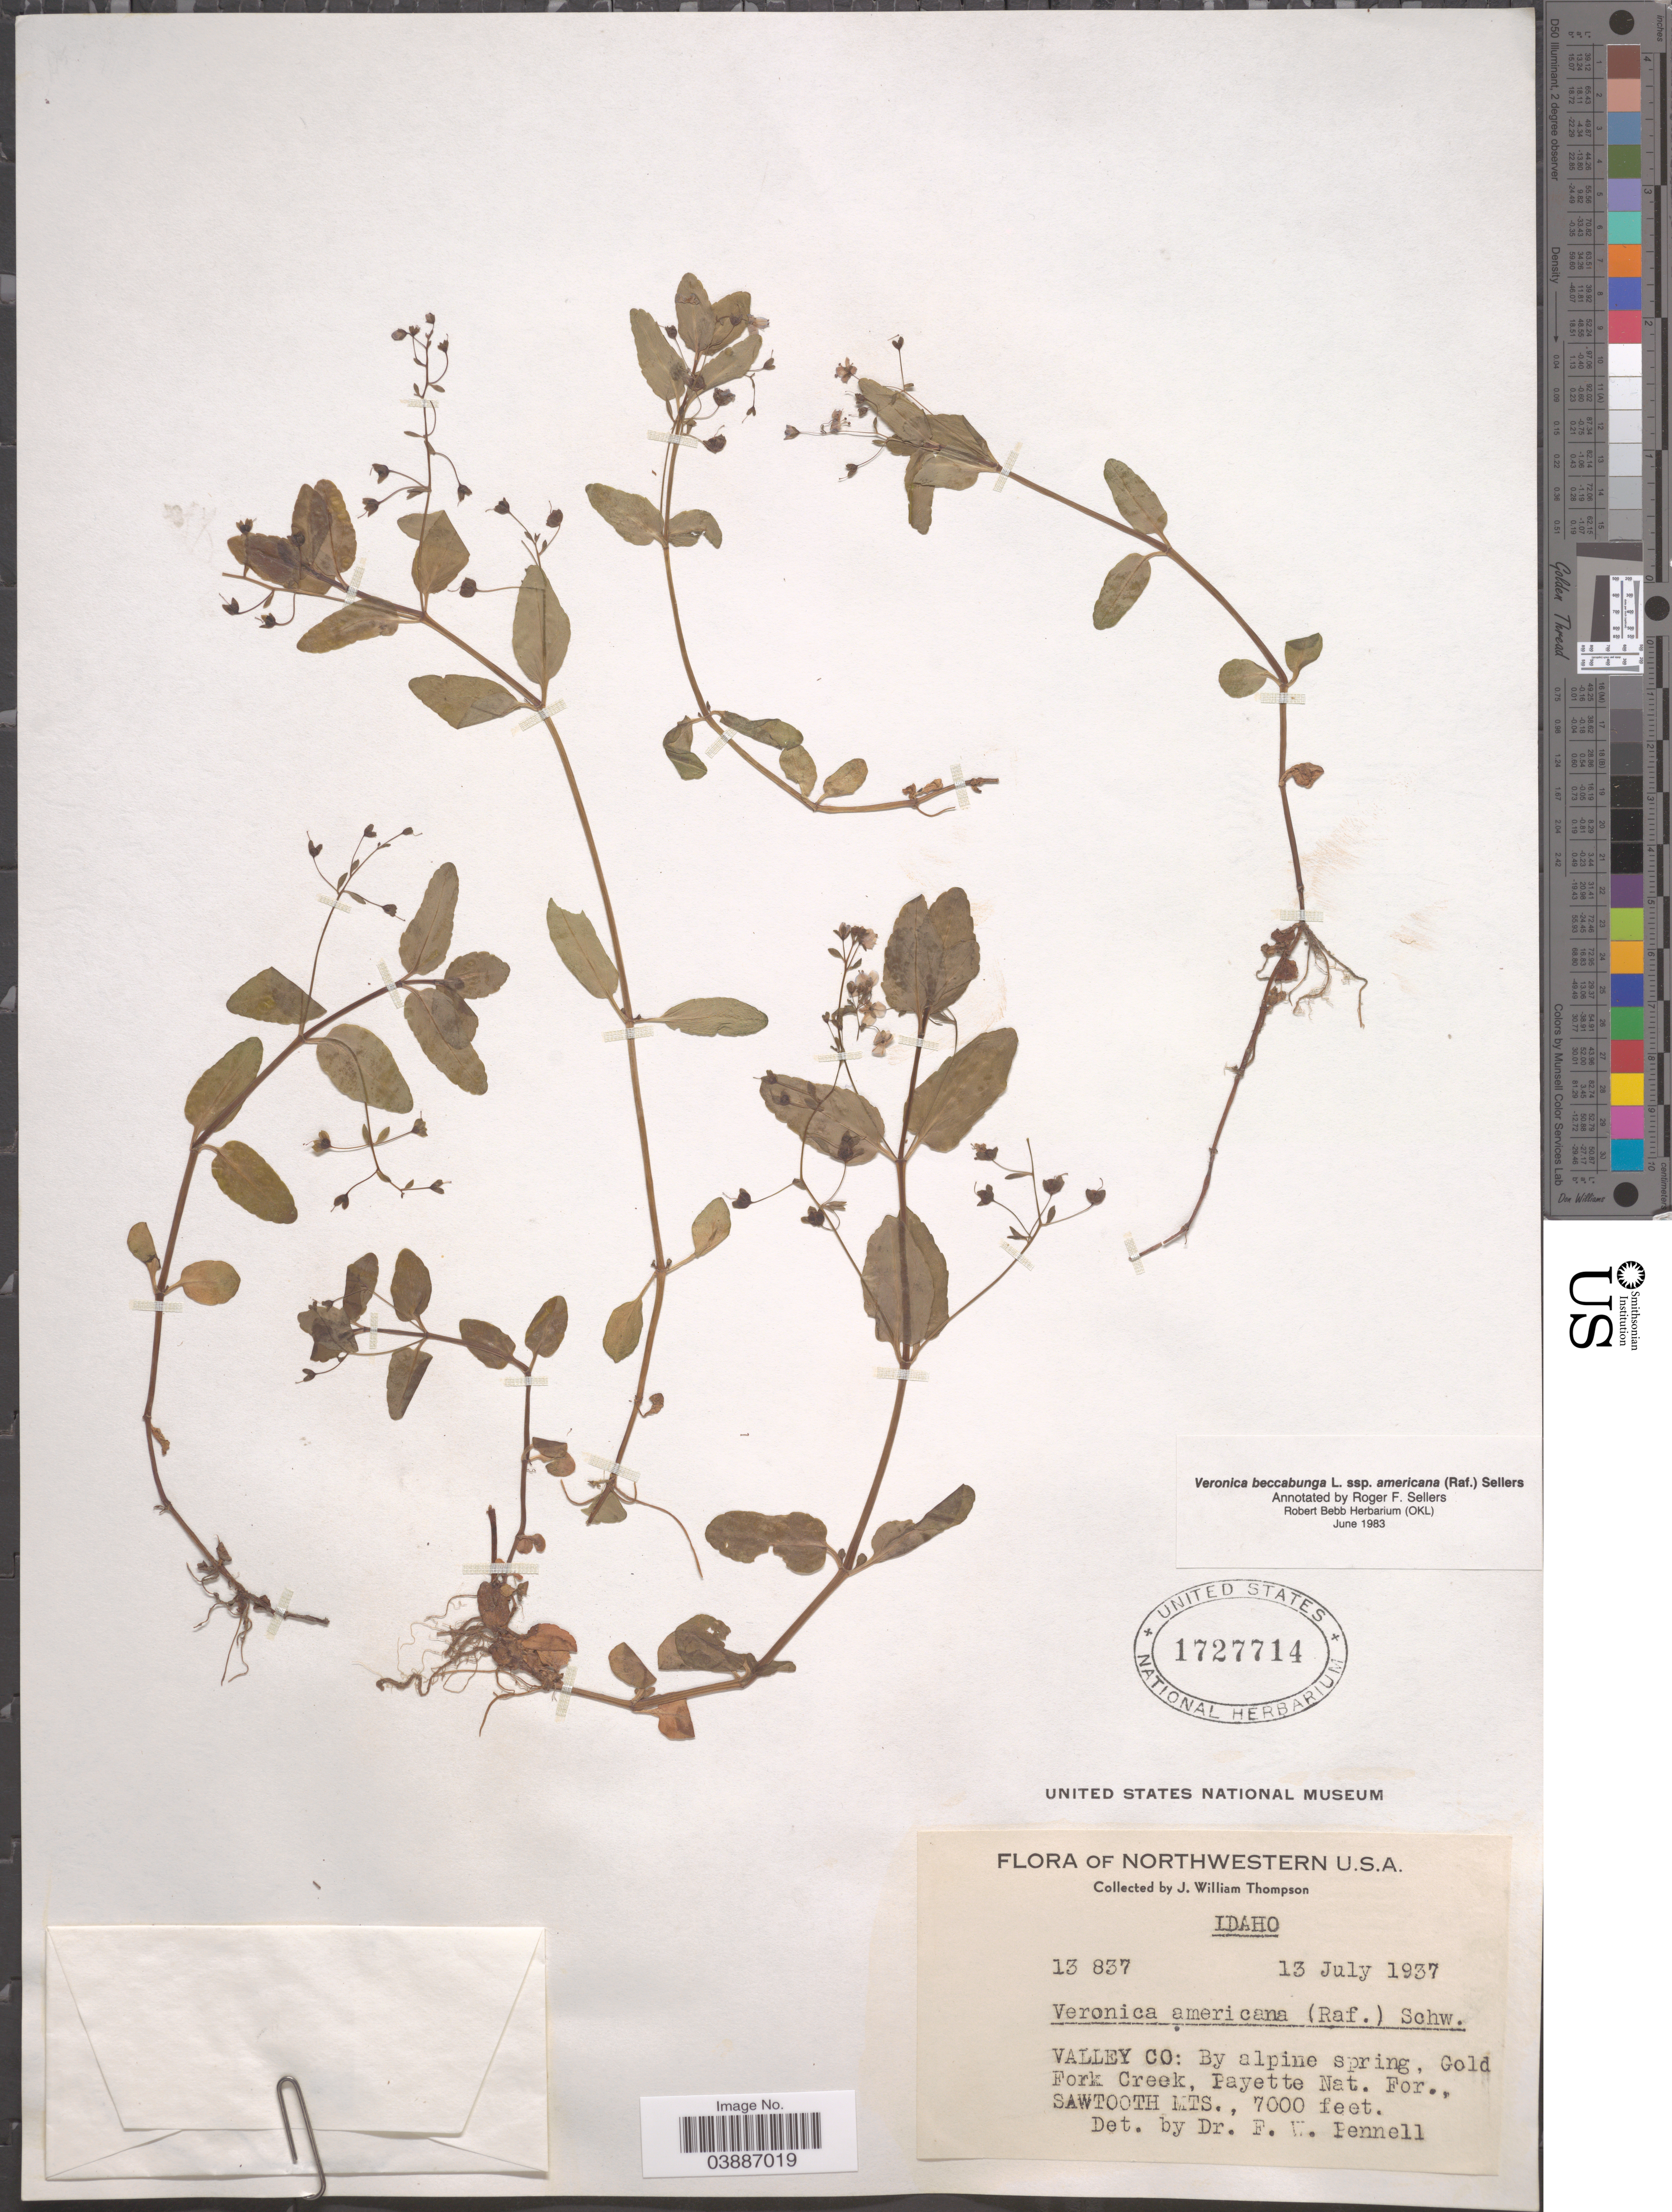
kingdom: Plantae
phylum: Tracheophyta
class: Magnoliopsida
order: Lamiales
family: Plantaginaceae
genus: Veronica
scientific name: Veronica beccabunga subsp. americana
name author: Raf.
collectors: J. W. Thompson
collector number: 13 837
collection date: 1937-07-13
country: United States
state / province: Idaho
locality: Northwestern U.S.A. Valley Co: By alpine spring, Gold Fork Creek, Payette Nat. For., Sawtooth Mts.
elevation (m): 2134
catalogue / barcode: US 1727714